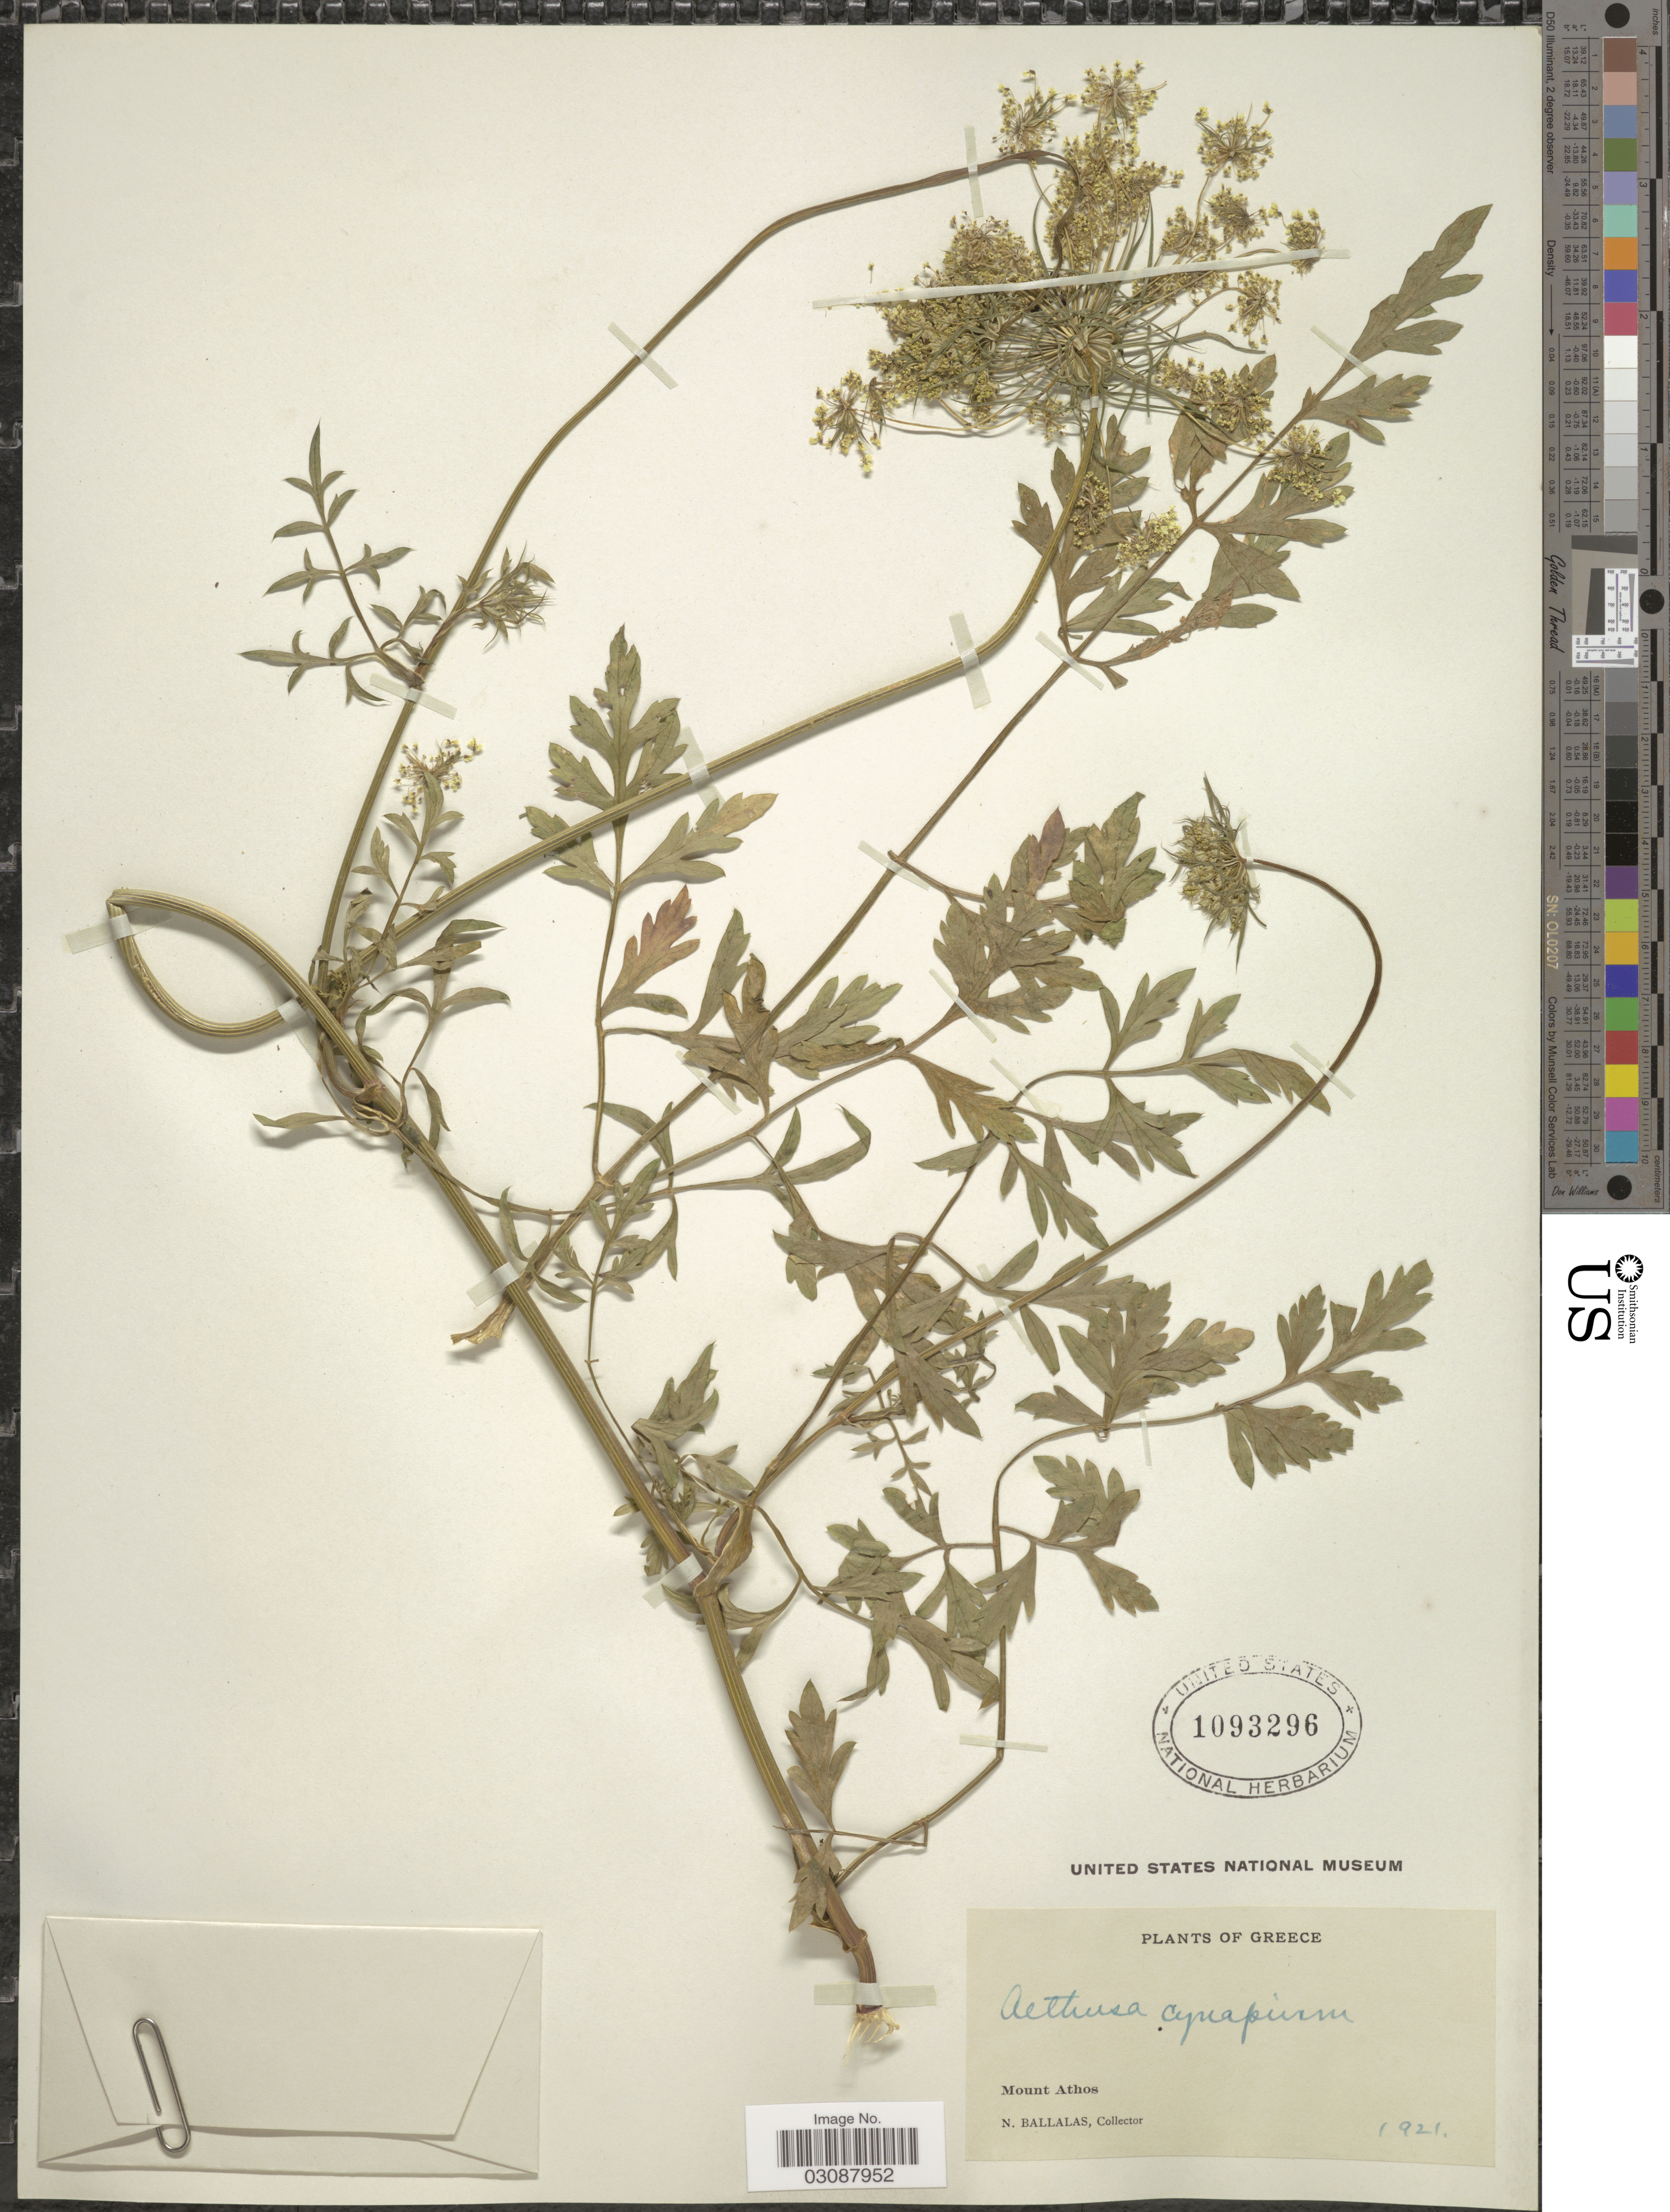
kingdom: Plantae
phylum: Tracheophyta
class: Magnoliopsida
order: Apiales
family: Apiaceae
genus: Aethusa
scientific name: Aethusa cynapium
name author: L.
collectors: N. Ballalas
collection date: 1921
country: Greece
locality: Mount Athos.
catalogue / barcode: US 1093296